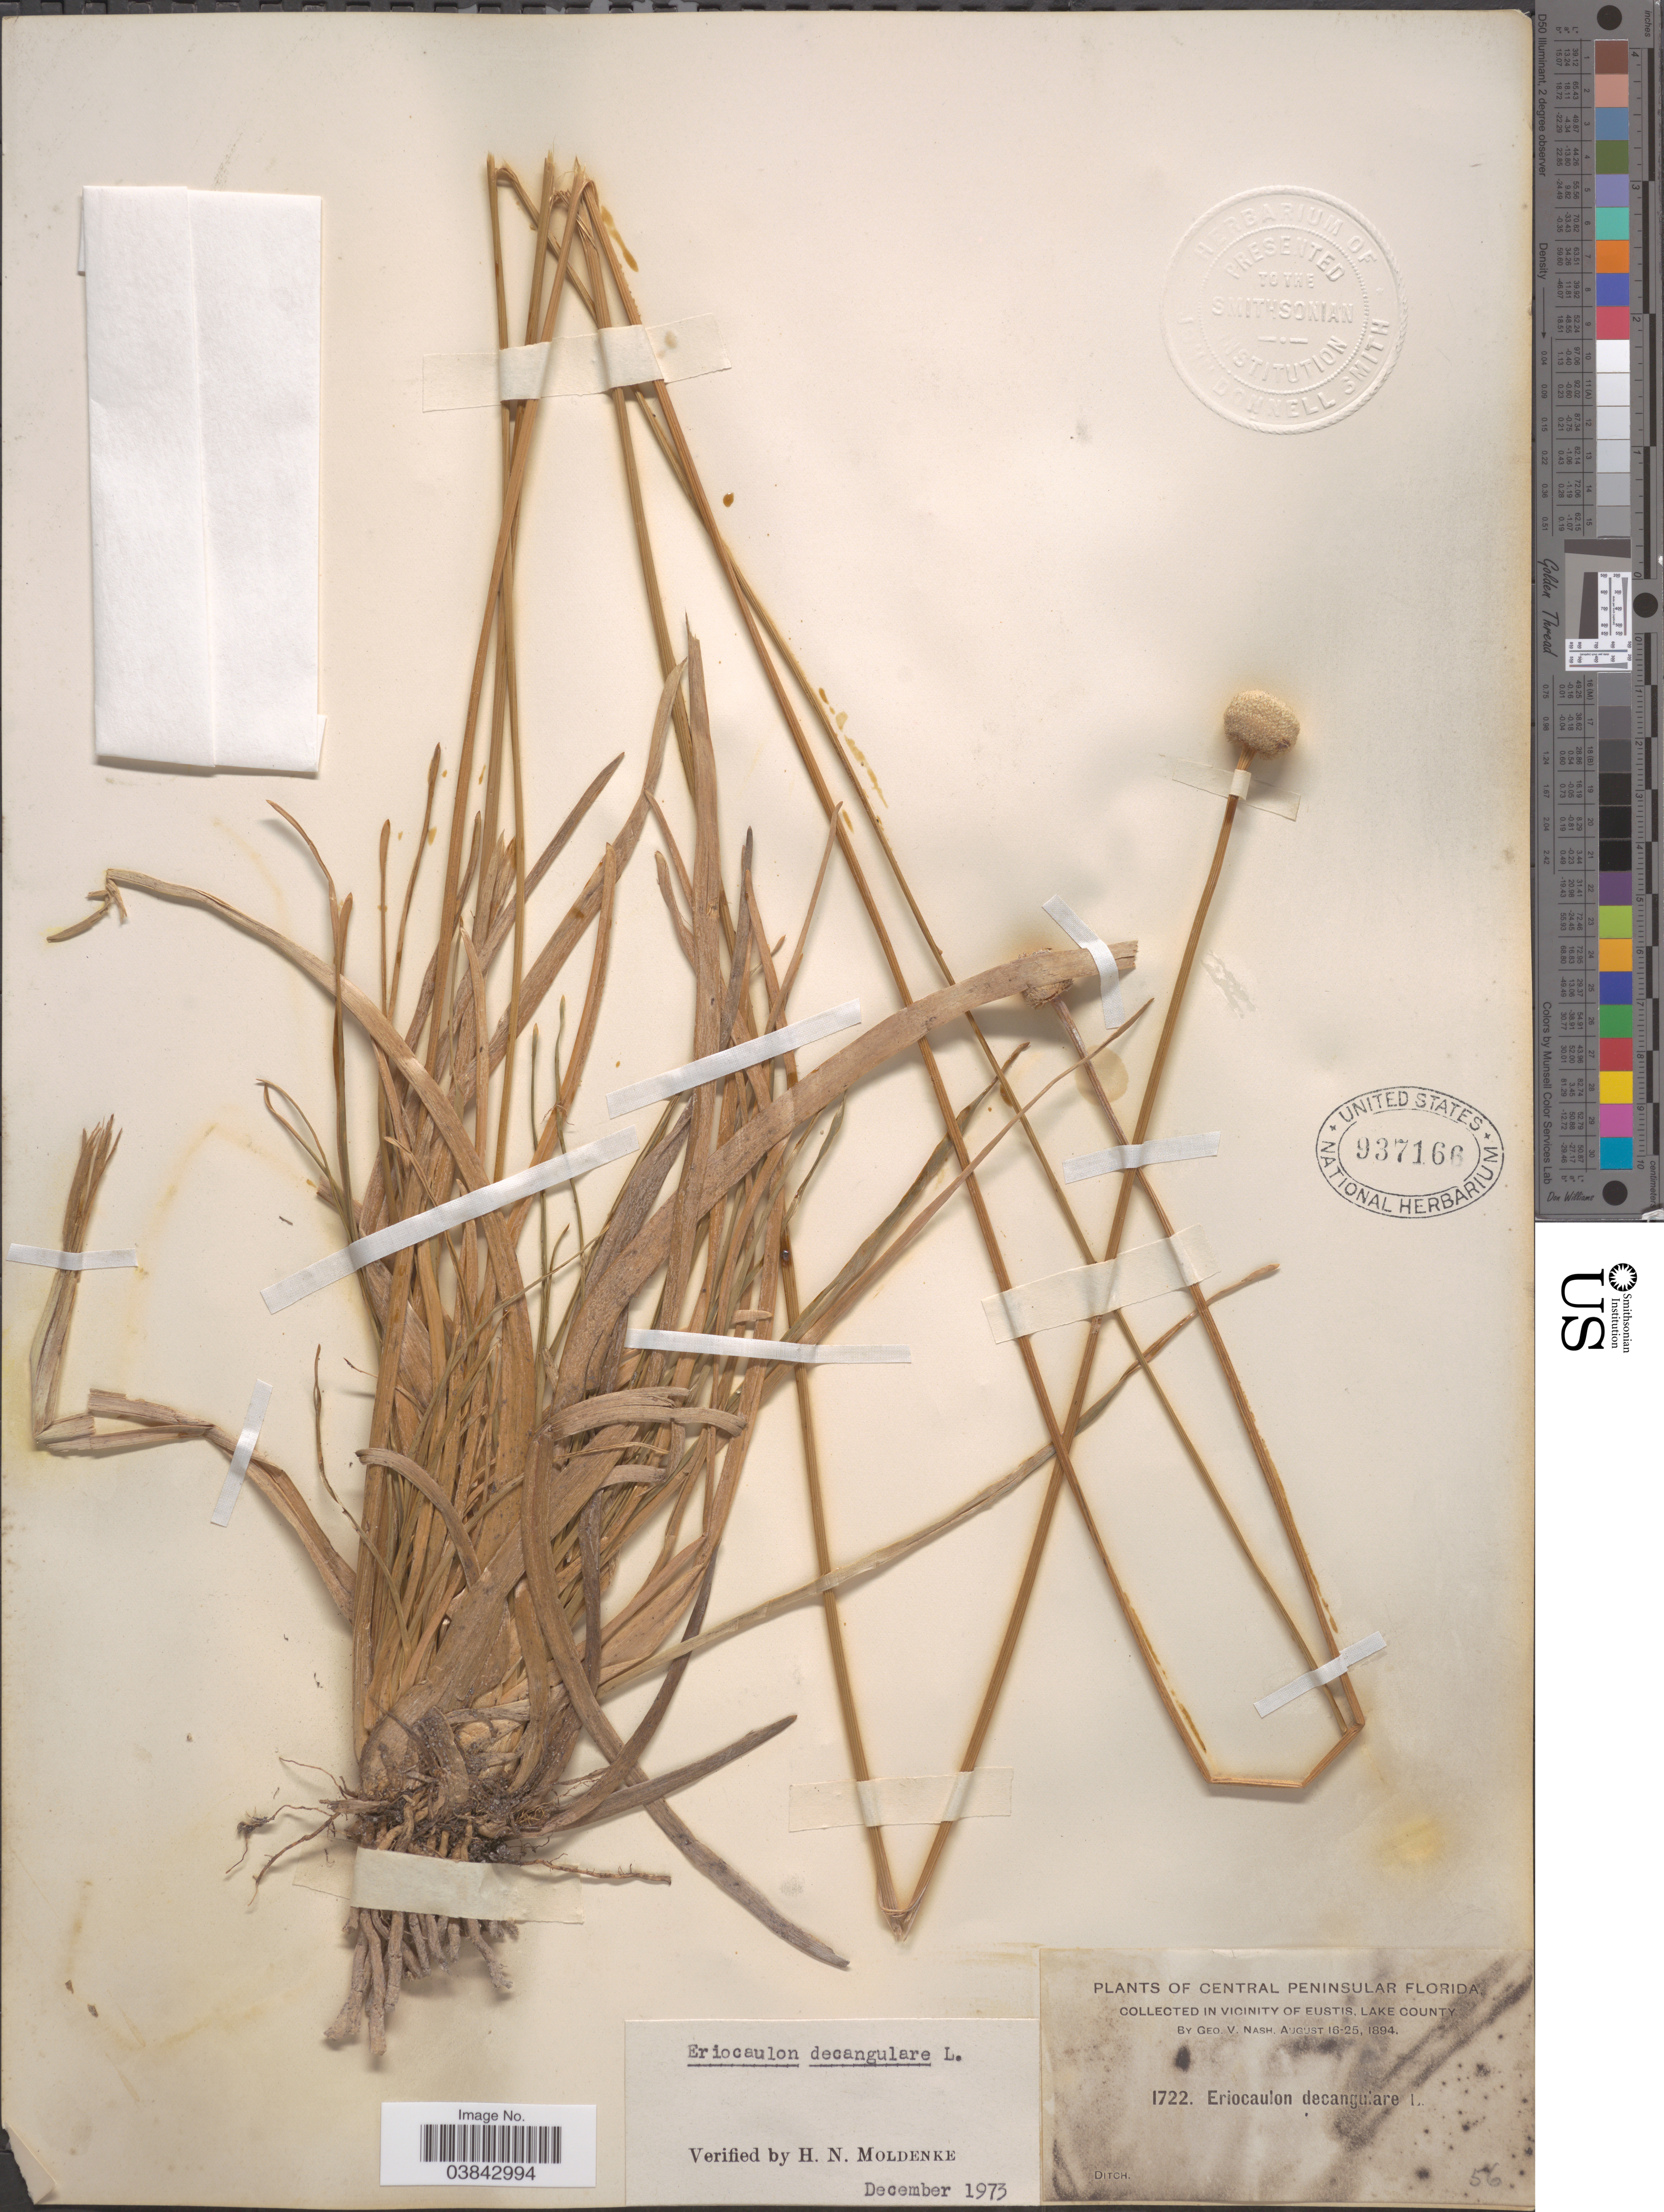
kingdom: Plantae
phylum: Tracheophyta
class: Liliopsida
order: Poales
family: Eriocaulaceae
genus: Eriocaulon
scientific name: Eriocaulon decangulare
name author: L.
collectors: G. V. Nash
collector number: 1722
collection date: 1894-08-16/1894-08-25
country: United States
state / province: Florida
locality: Central Peninsular Florida. In Vicinity of Eustis, Lake County.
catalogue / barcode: US 937166